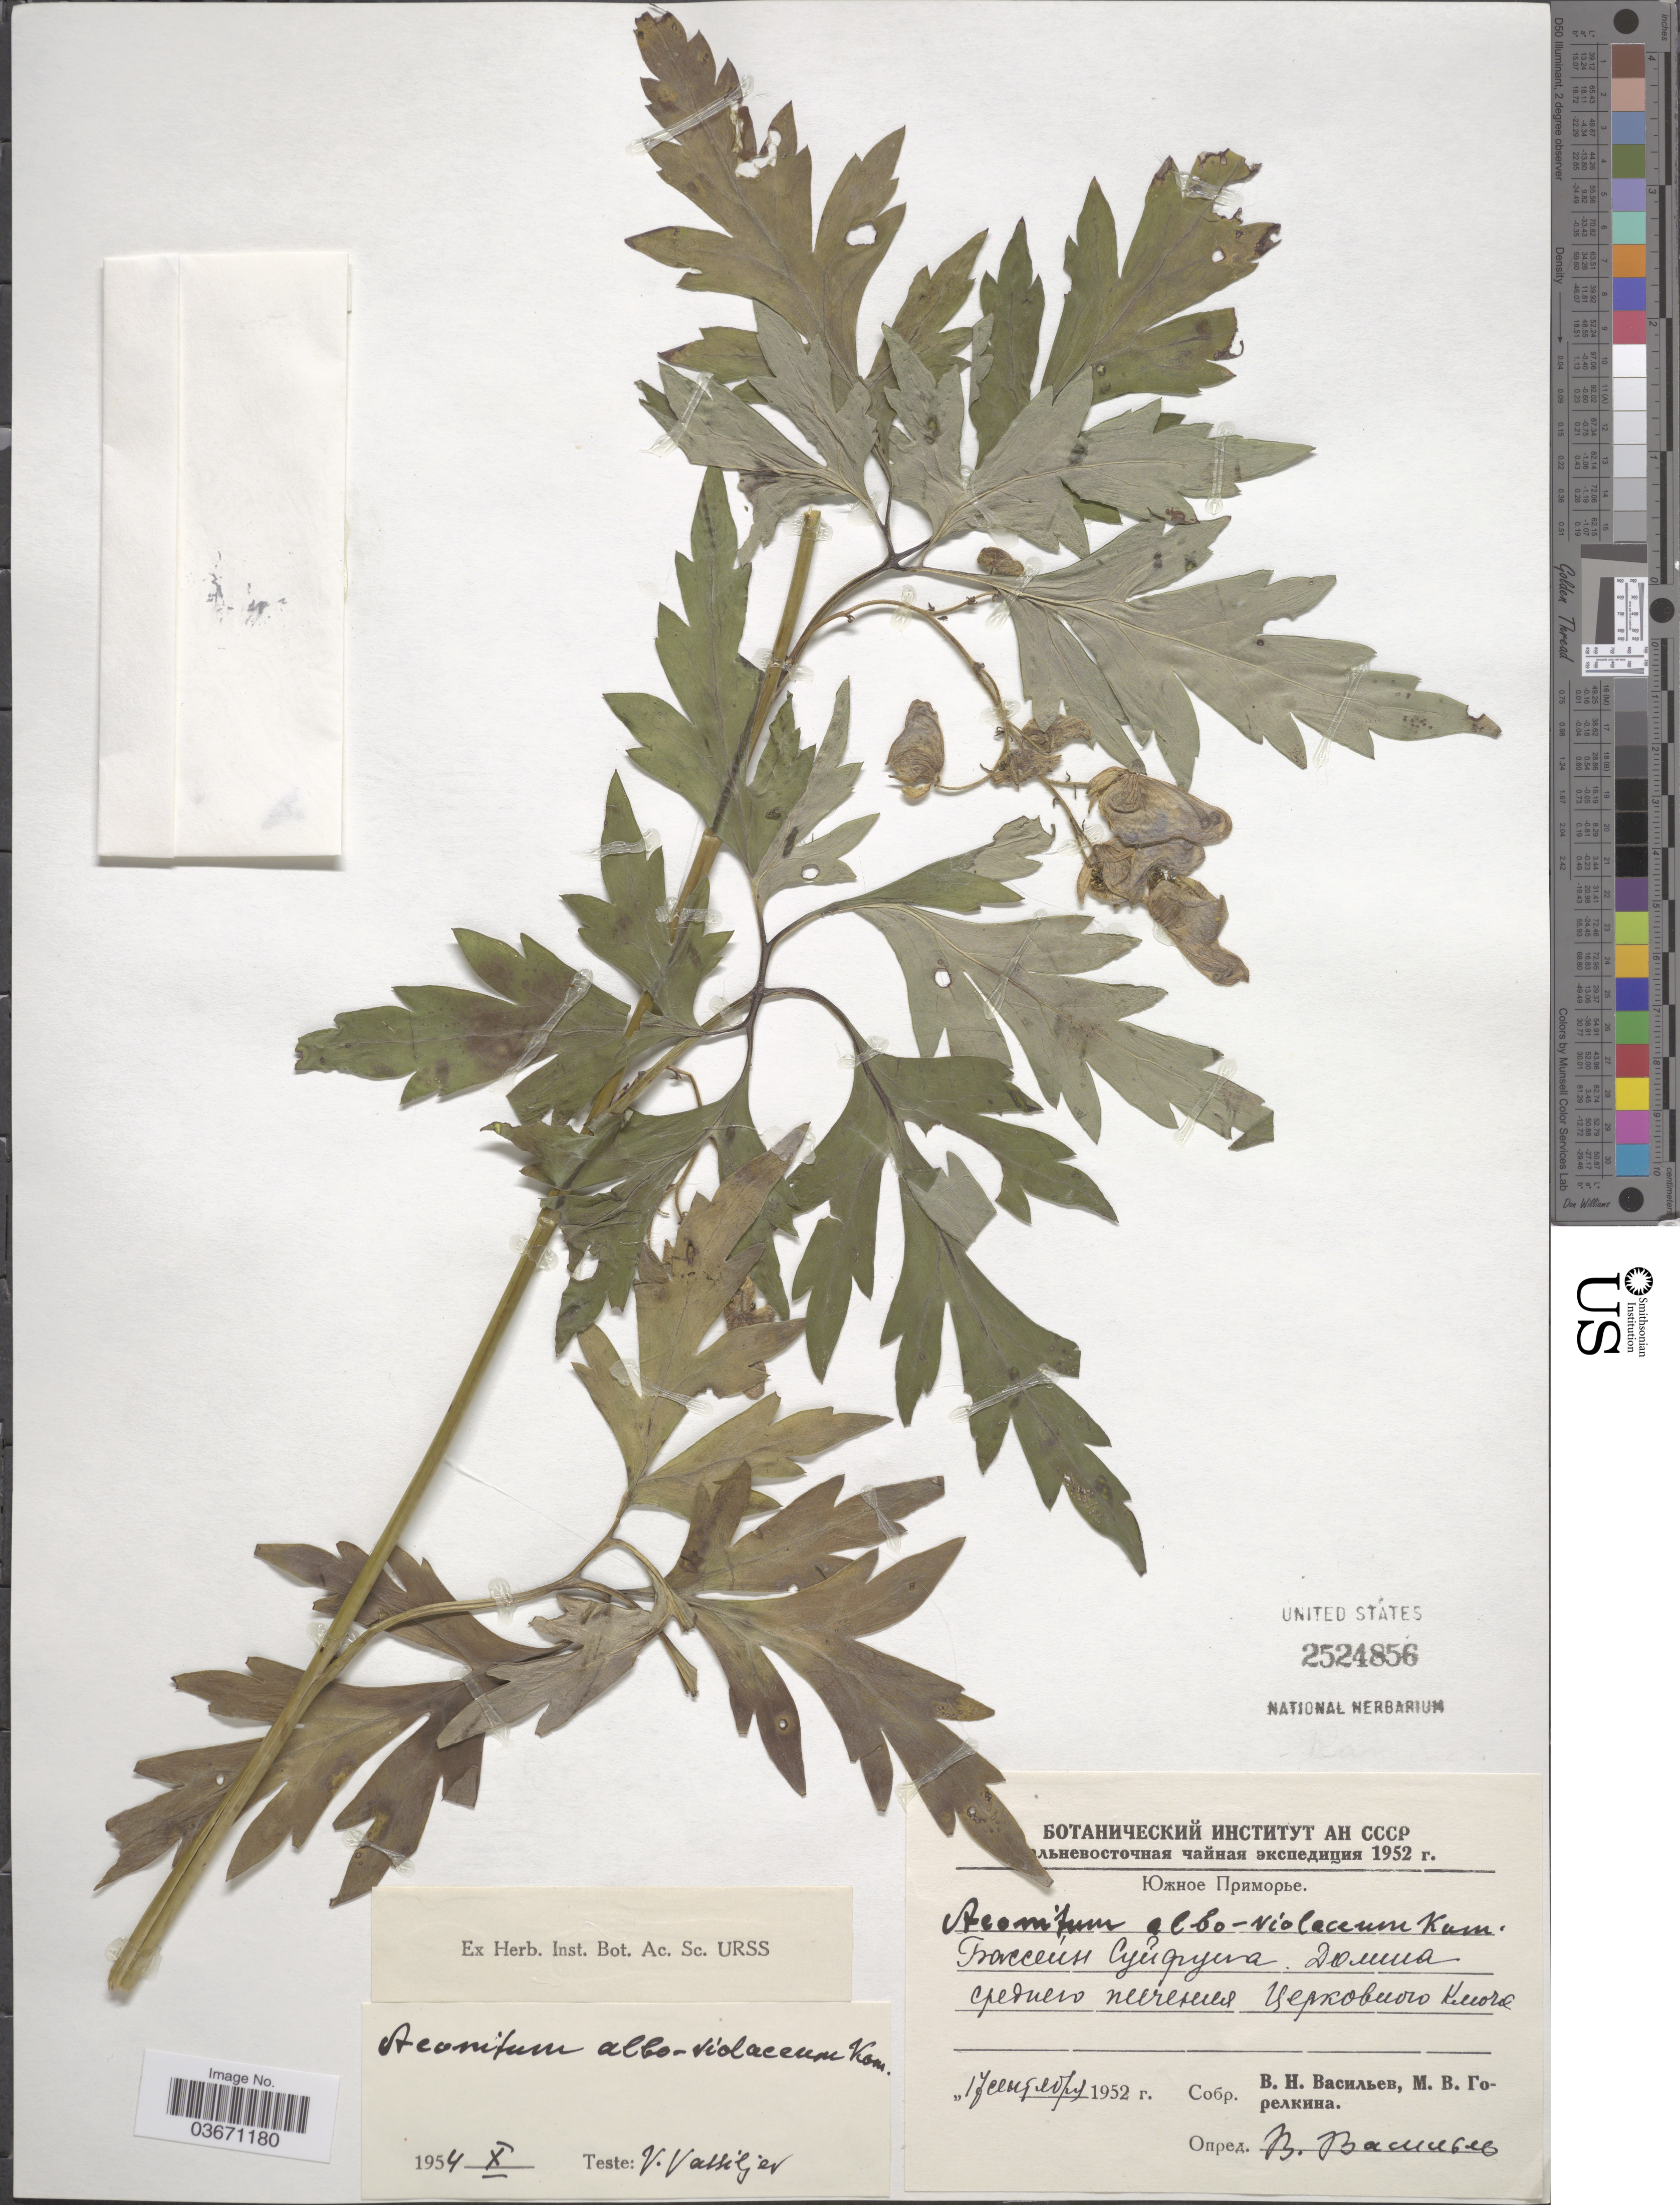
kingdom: Plantae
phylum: Tracheophyta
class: Magnoliopsida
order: Ranunculales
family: Ranunculaceae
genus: Aconitum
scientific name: Aconitum alboviolaceum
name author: Kom.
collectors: V. Vasilev & M. Gorelkina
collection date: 1952-09-17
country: Russian Federation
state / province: Primorsky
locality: Basin of River Suifun.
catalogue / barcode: US 2524856